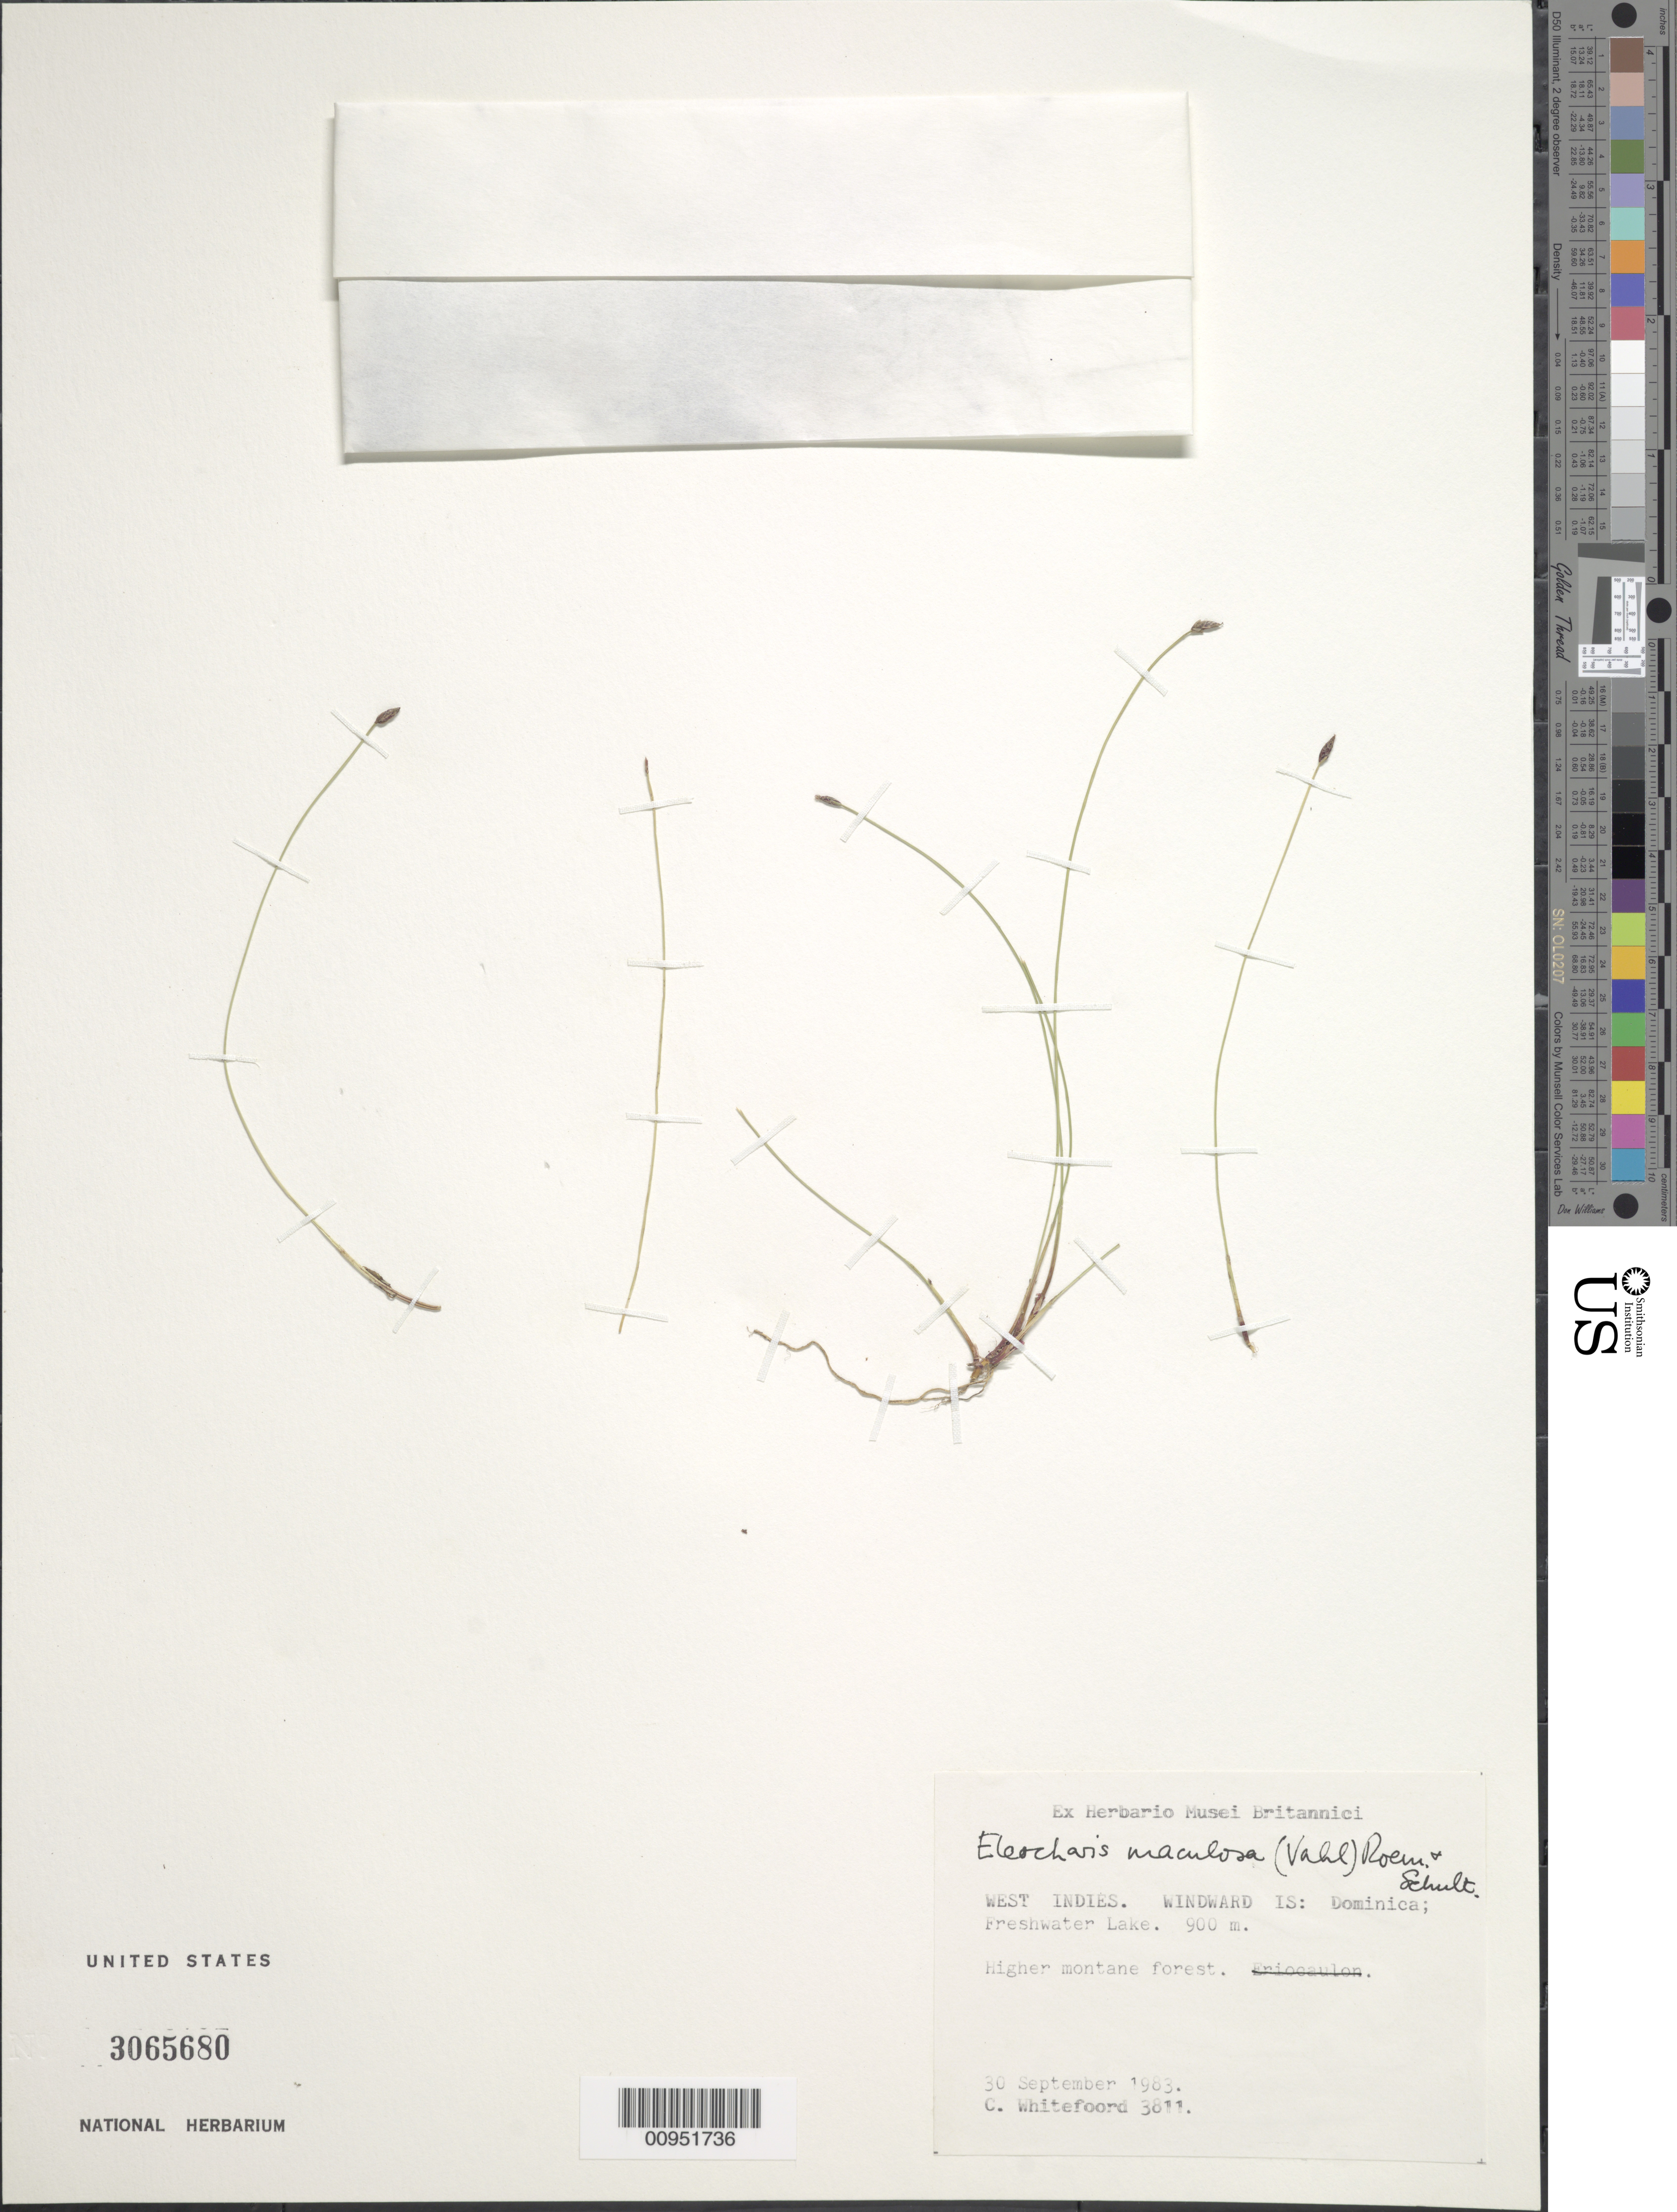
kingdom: Plantae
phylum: Tracheophyta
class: Liliopsida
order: Poales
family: Cyperaceae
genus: Eleocharis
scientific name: Eleocharis maculosa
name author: (Vahl) Roem. & Schult.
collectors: C. Whitefoord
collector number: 3811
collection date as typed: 30 Sep 1983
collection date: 1983-09-30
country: Dominica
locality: Freshwater Lake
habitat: Higher montane forest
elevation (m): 900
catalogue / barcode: US 3065680